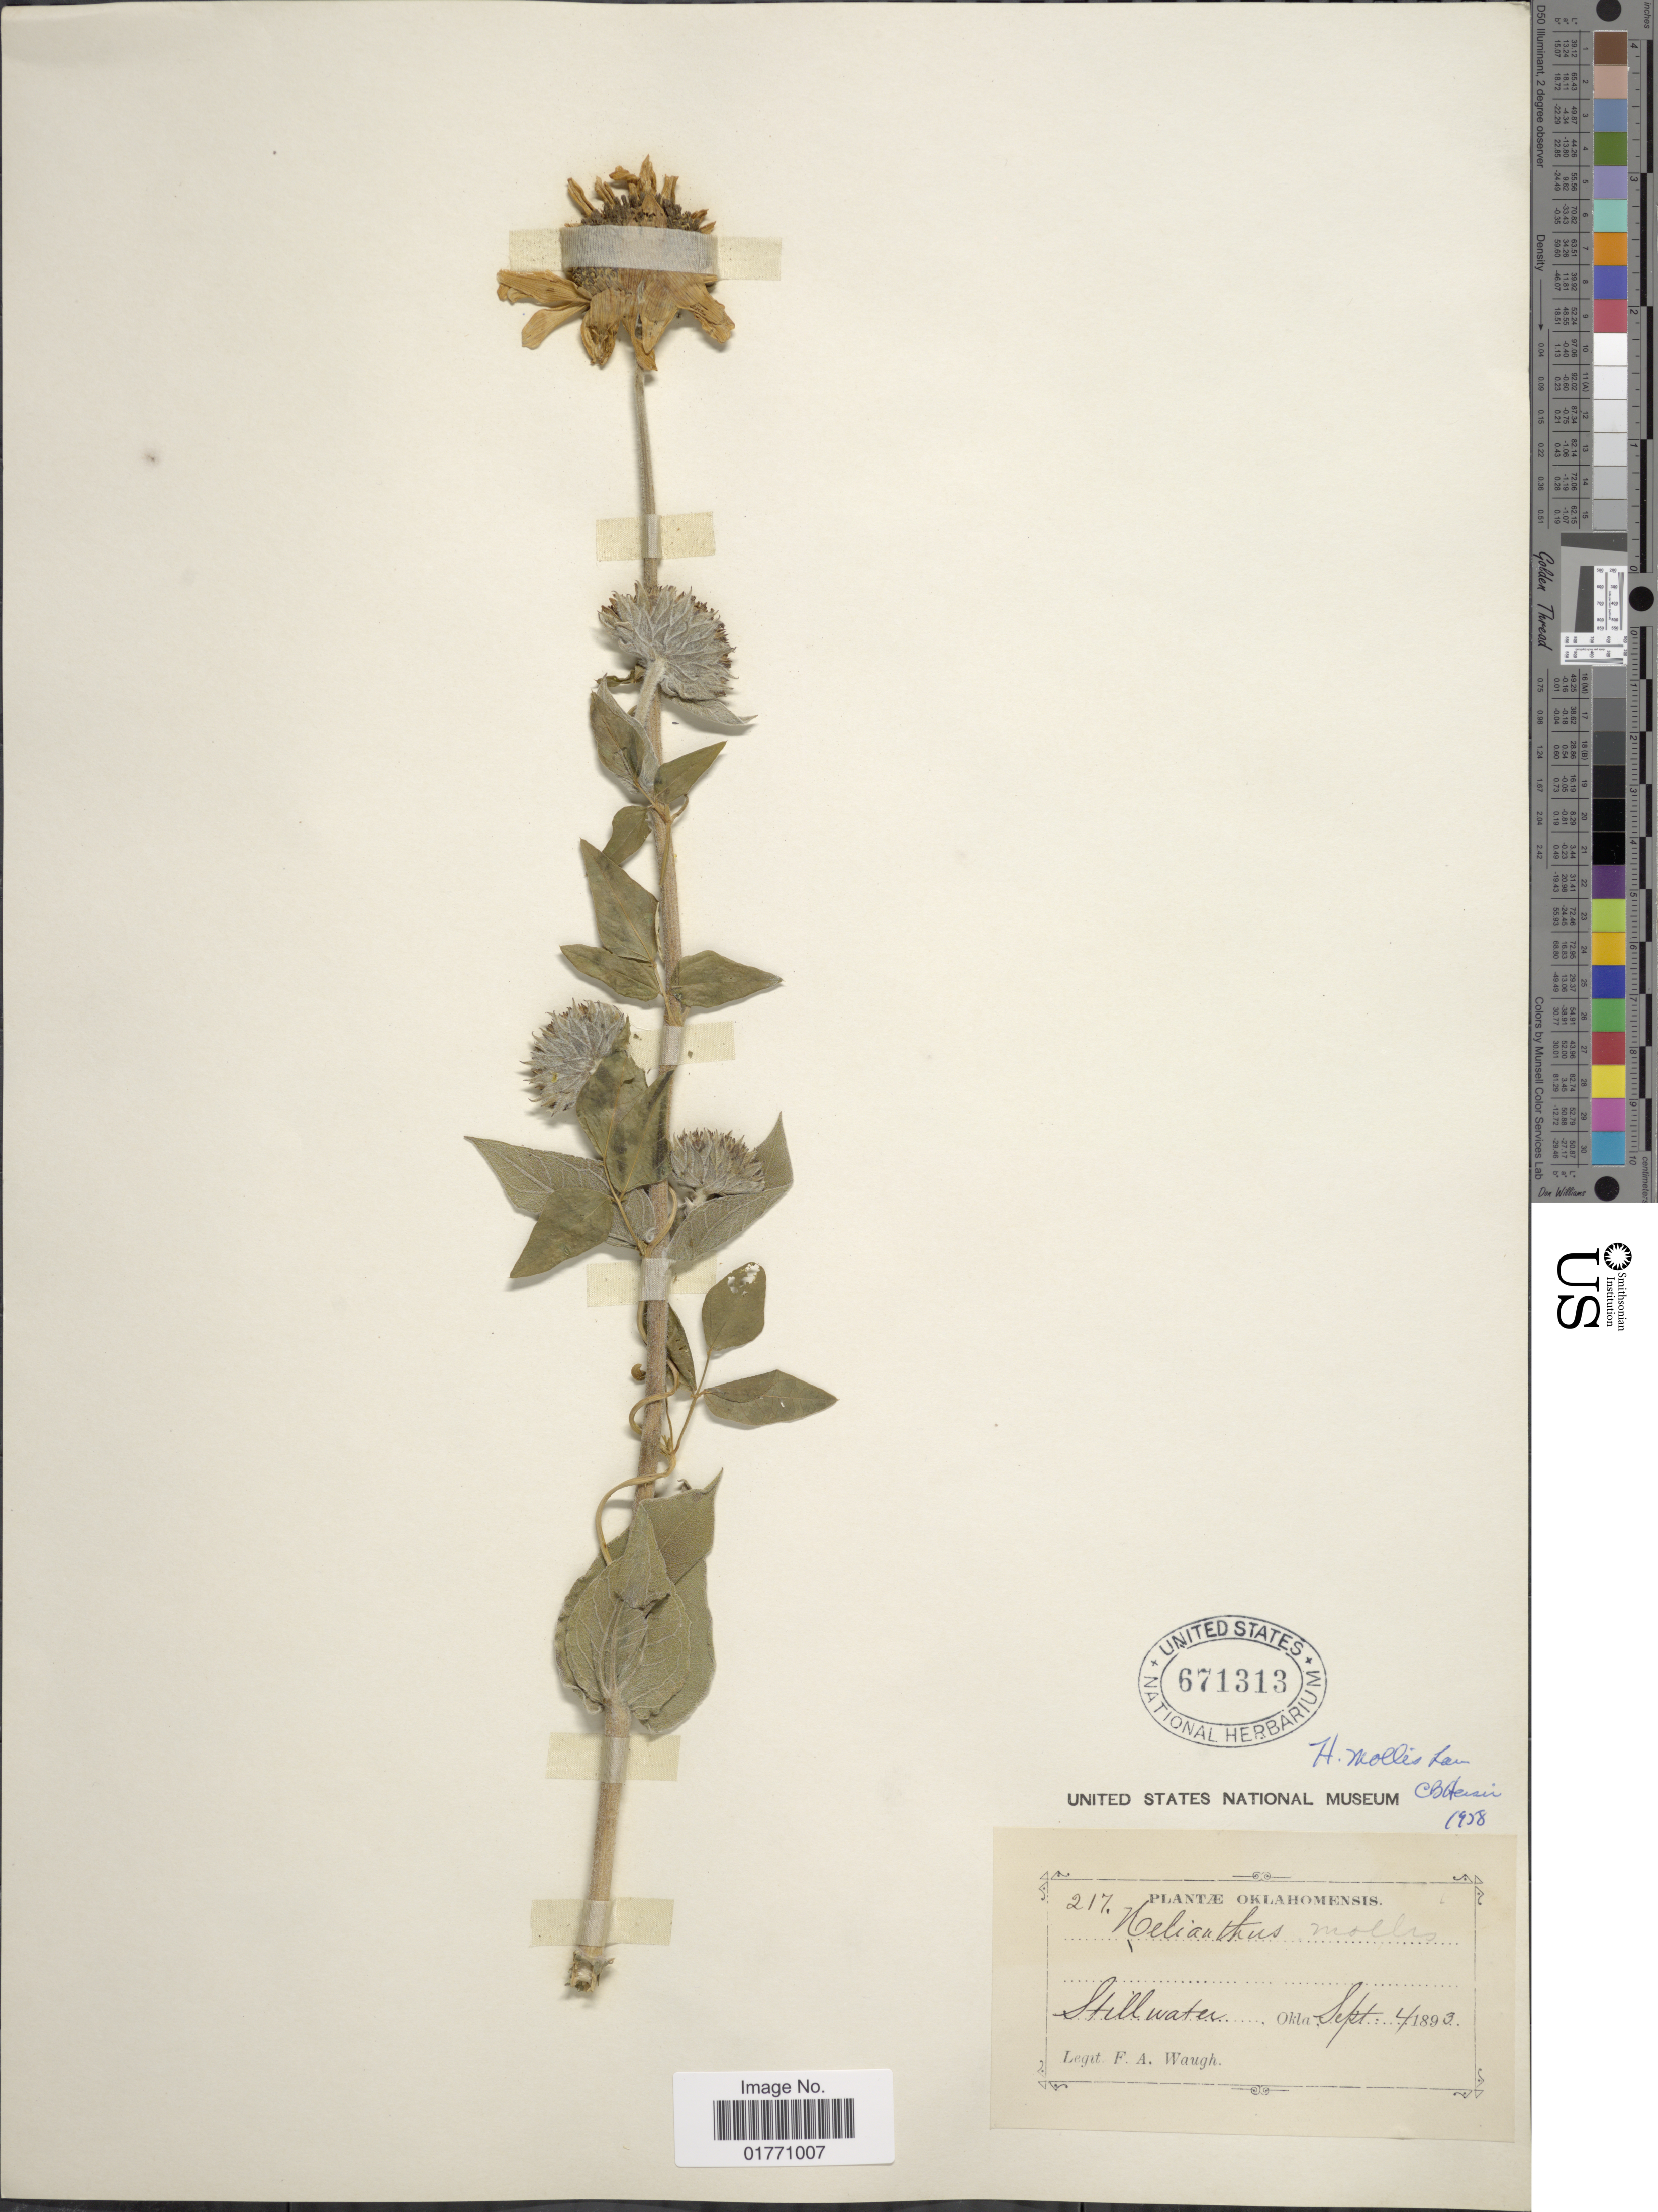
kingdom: Plantae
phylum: Tracheophyta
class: Magnoliopsida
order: Asterales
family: Asteraceae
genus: Helianthus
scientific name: Helianthus mollis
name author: Lam.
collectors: F. Waugh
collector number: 217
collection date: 1893-09-04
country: United States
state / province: Oklahoma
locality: Stillwater.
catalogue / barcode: US 671313